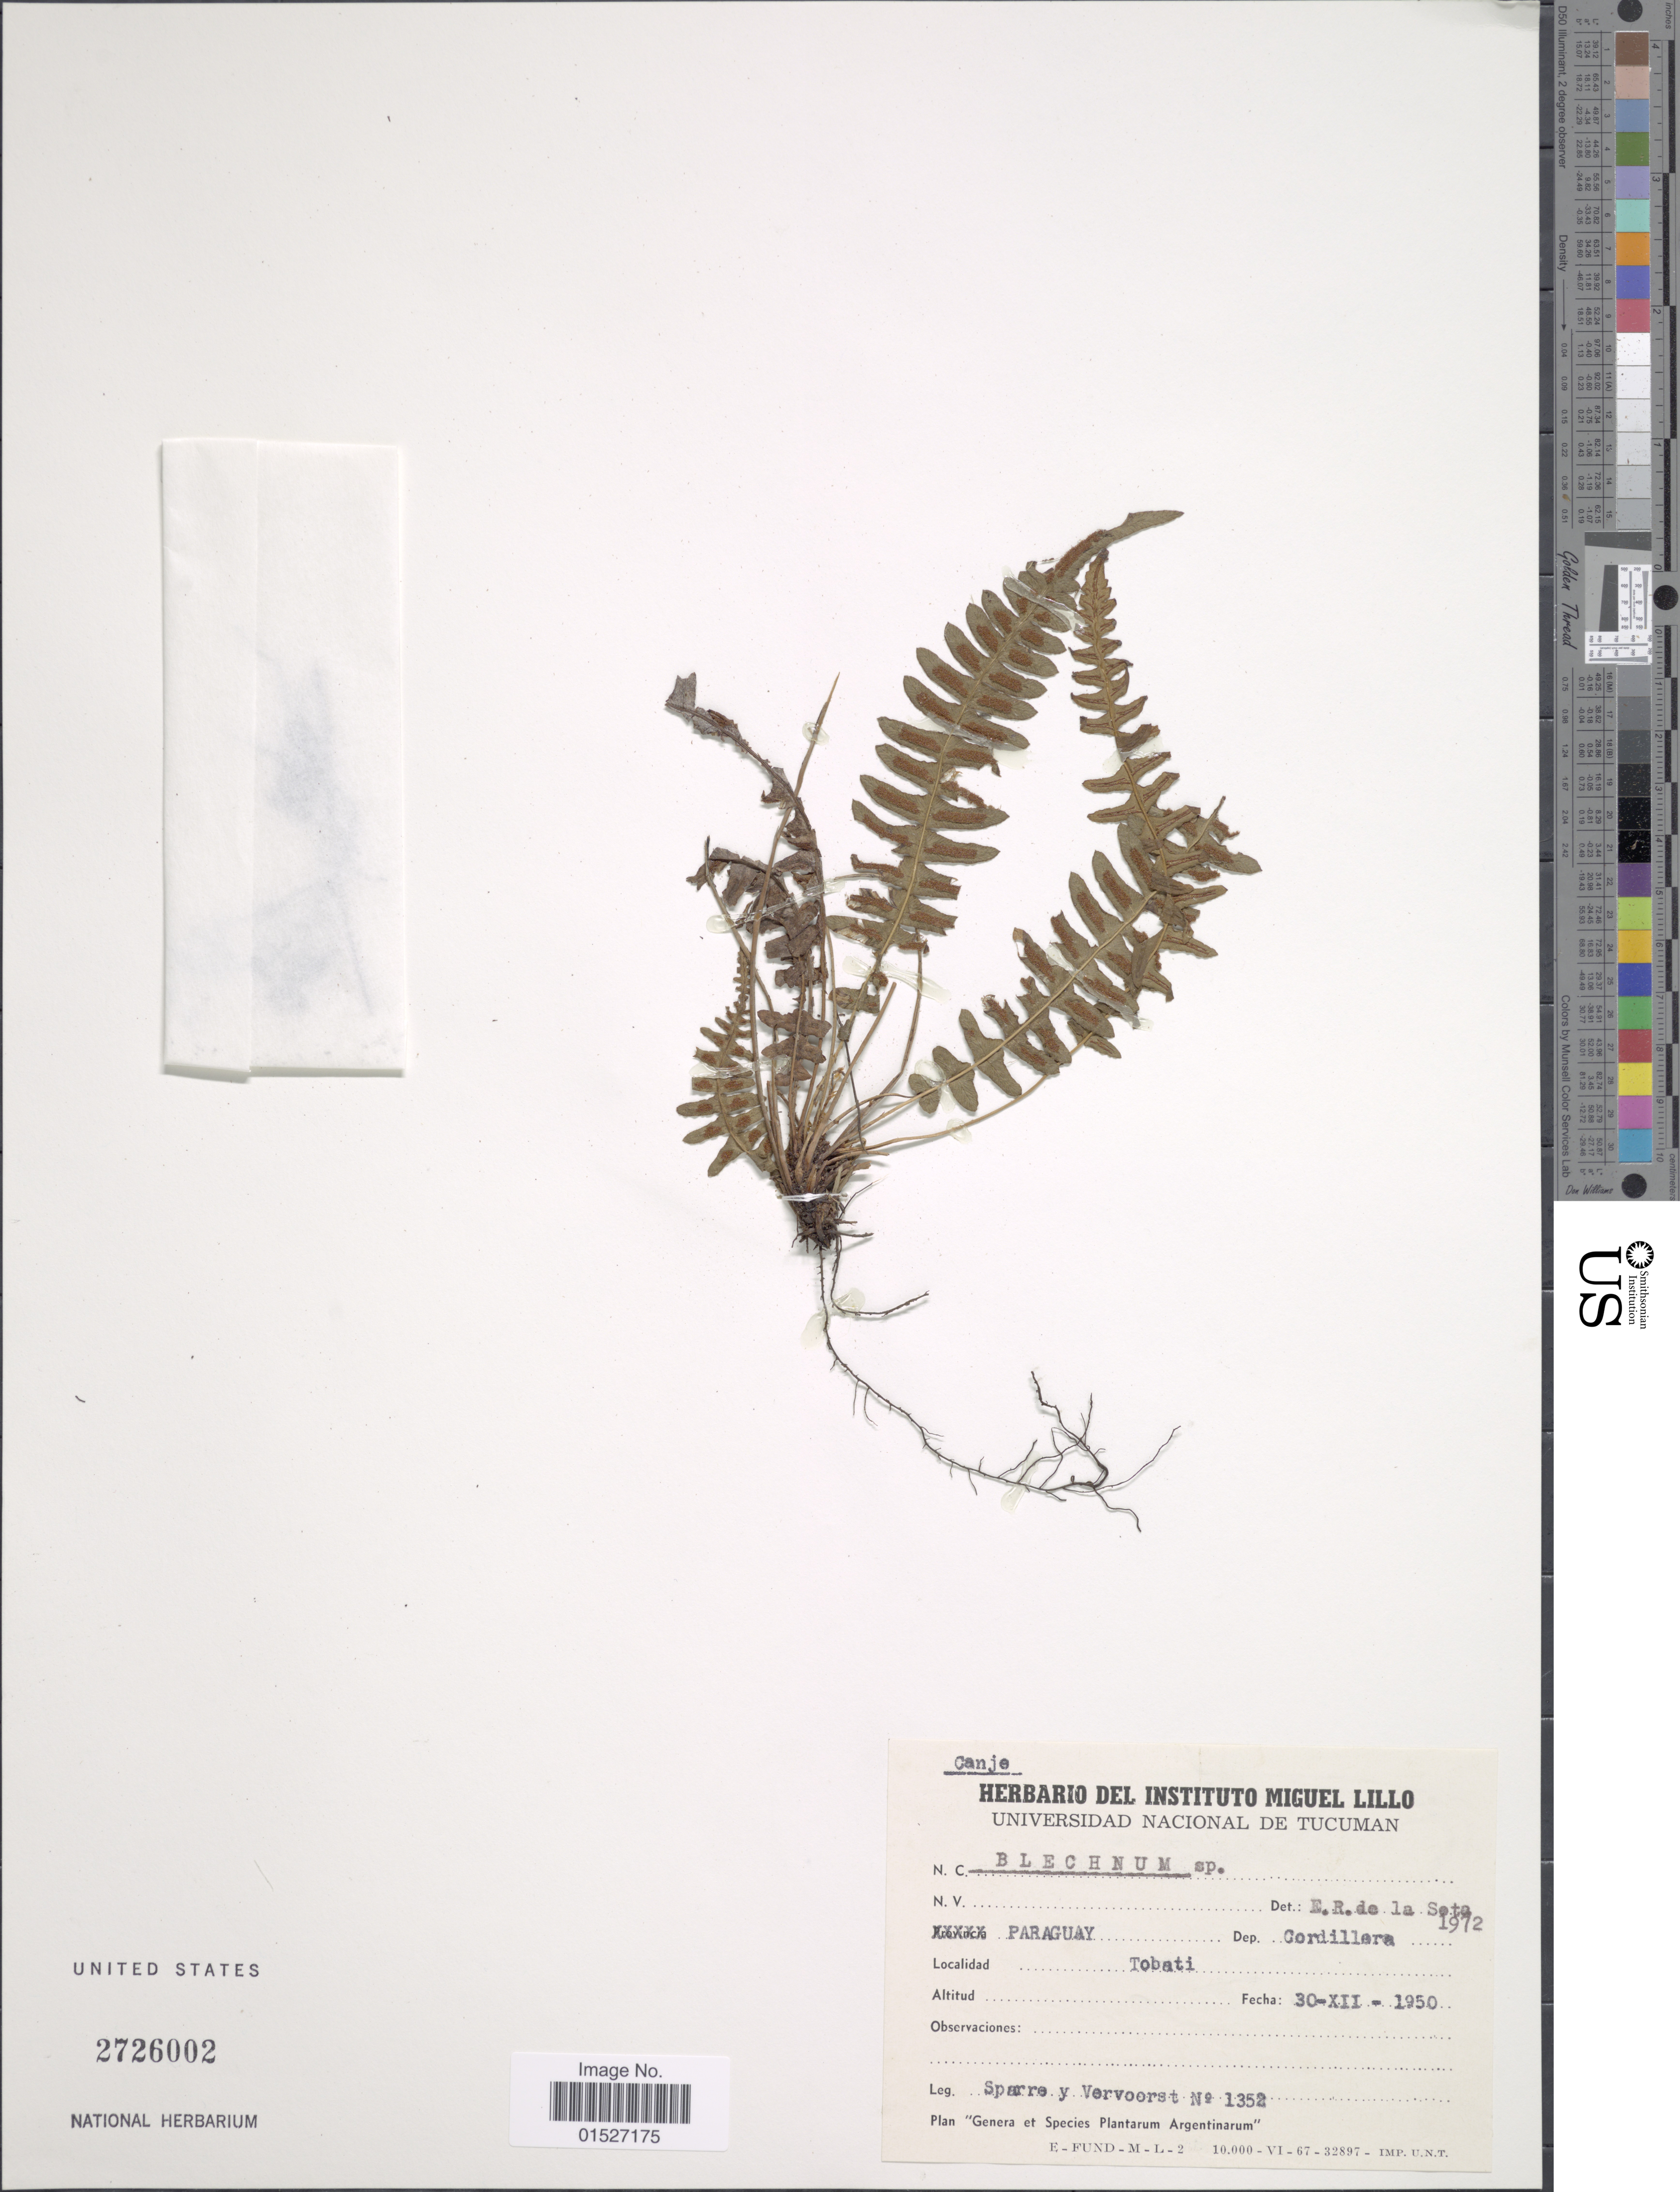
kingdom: Plantae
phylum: Tracheophyta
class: Polypodiopsida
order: Polypodiales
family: Blechnaceae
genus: Blechnum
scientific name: Blechnum sp.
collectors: Sparre & Vervoorst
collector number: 1352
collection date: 1950-12-30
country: Paraguay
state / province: Cordillera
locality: Dep-. Cordillera. Tobati.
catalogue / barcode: US 2726002